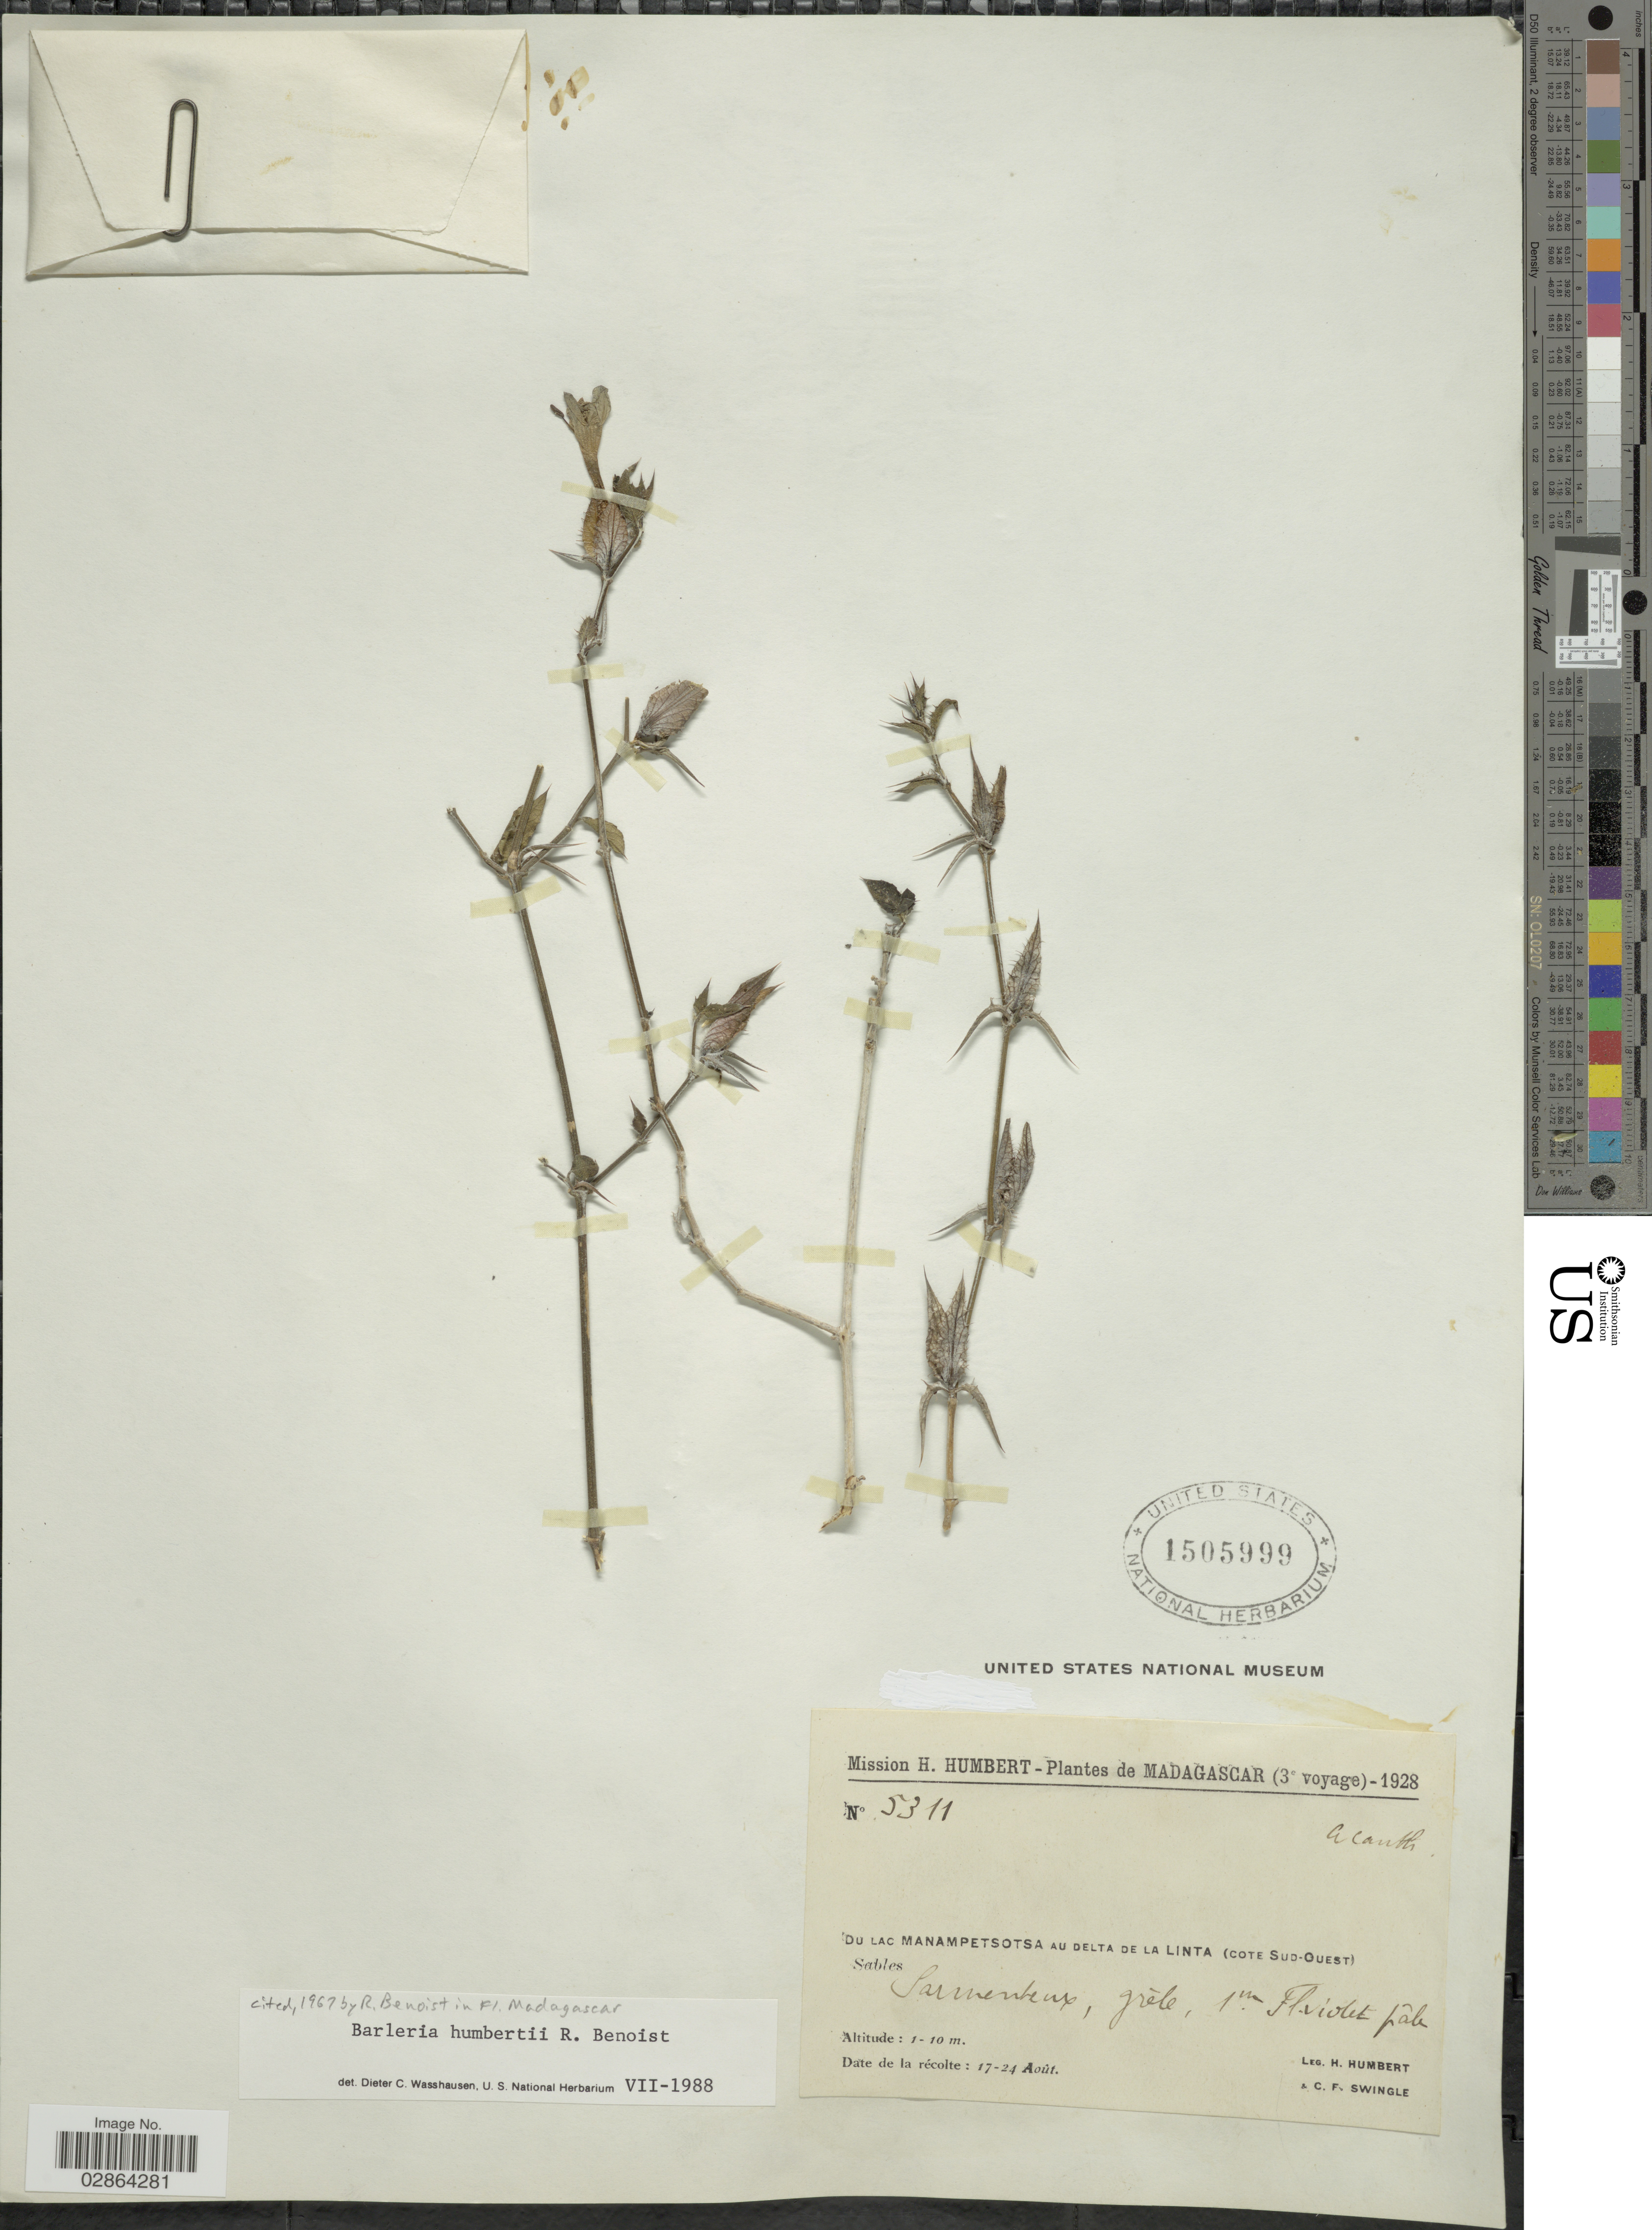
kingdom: Plantae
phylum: Tracheophyta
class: Magnoliopsida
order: Lamiales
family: Acanthaceae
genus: Barleria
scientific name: Barleria humbertii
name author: Benoist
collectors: H. Humbert & C. Swingle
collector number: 5311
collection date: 1928-08-17/1928-08-24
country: Madagascar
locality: Du Lac Manampetsotsa au Delta de la Linta (Cote Sud-Ouest).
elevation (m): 1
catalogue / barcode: US 1505999